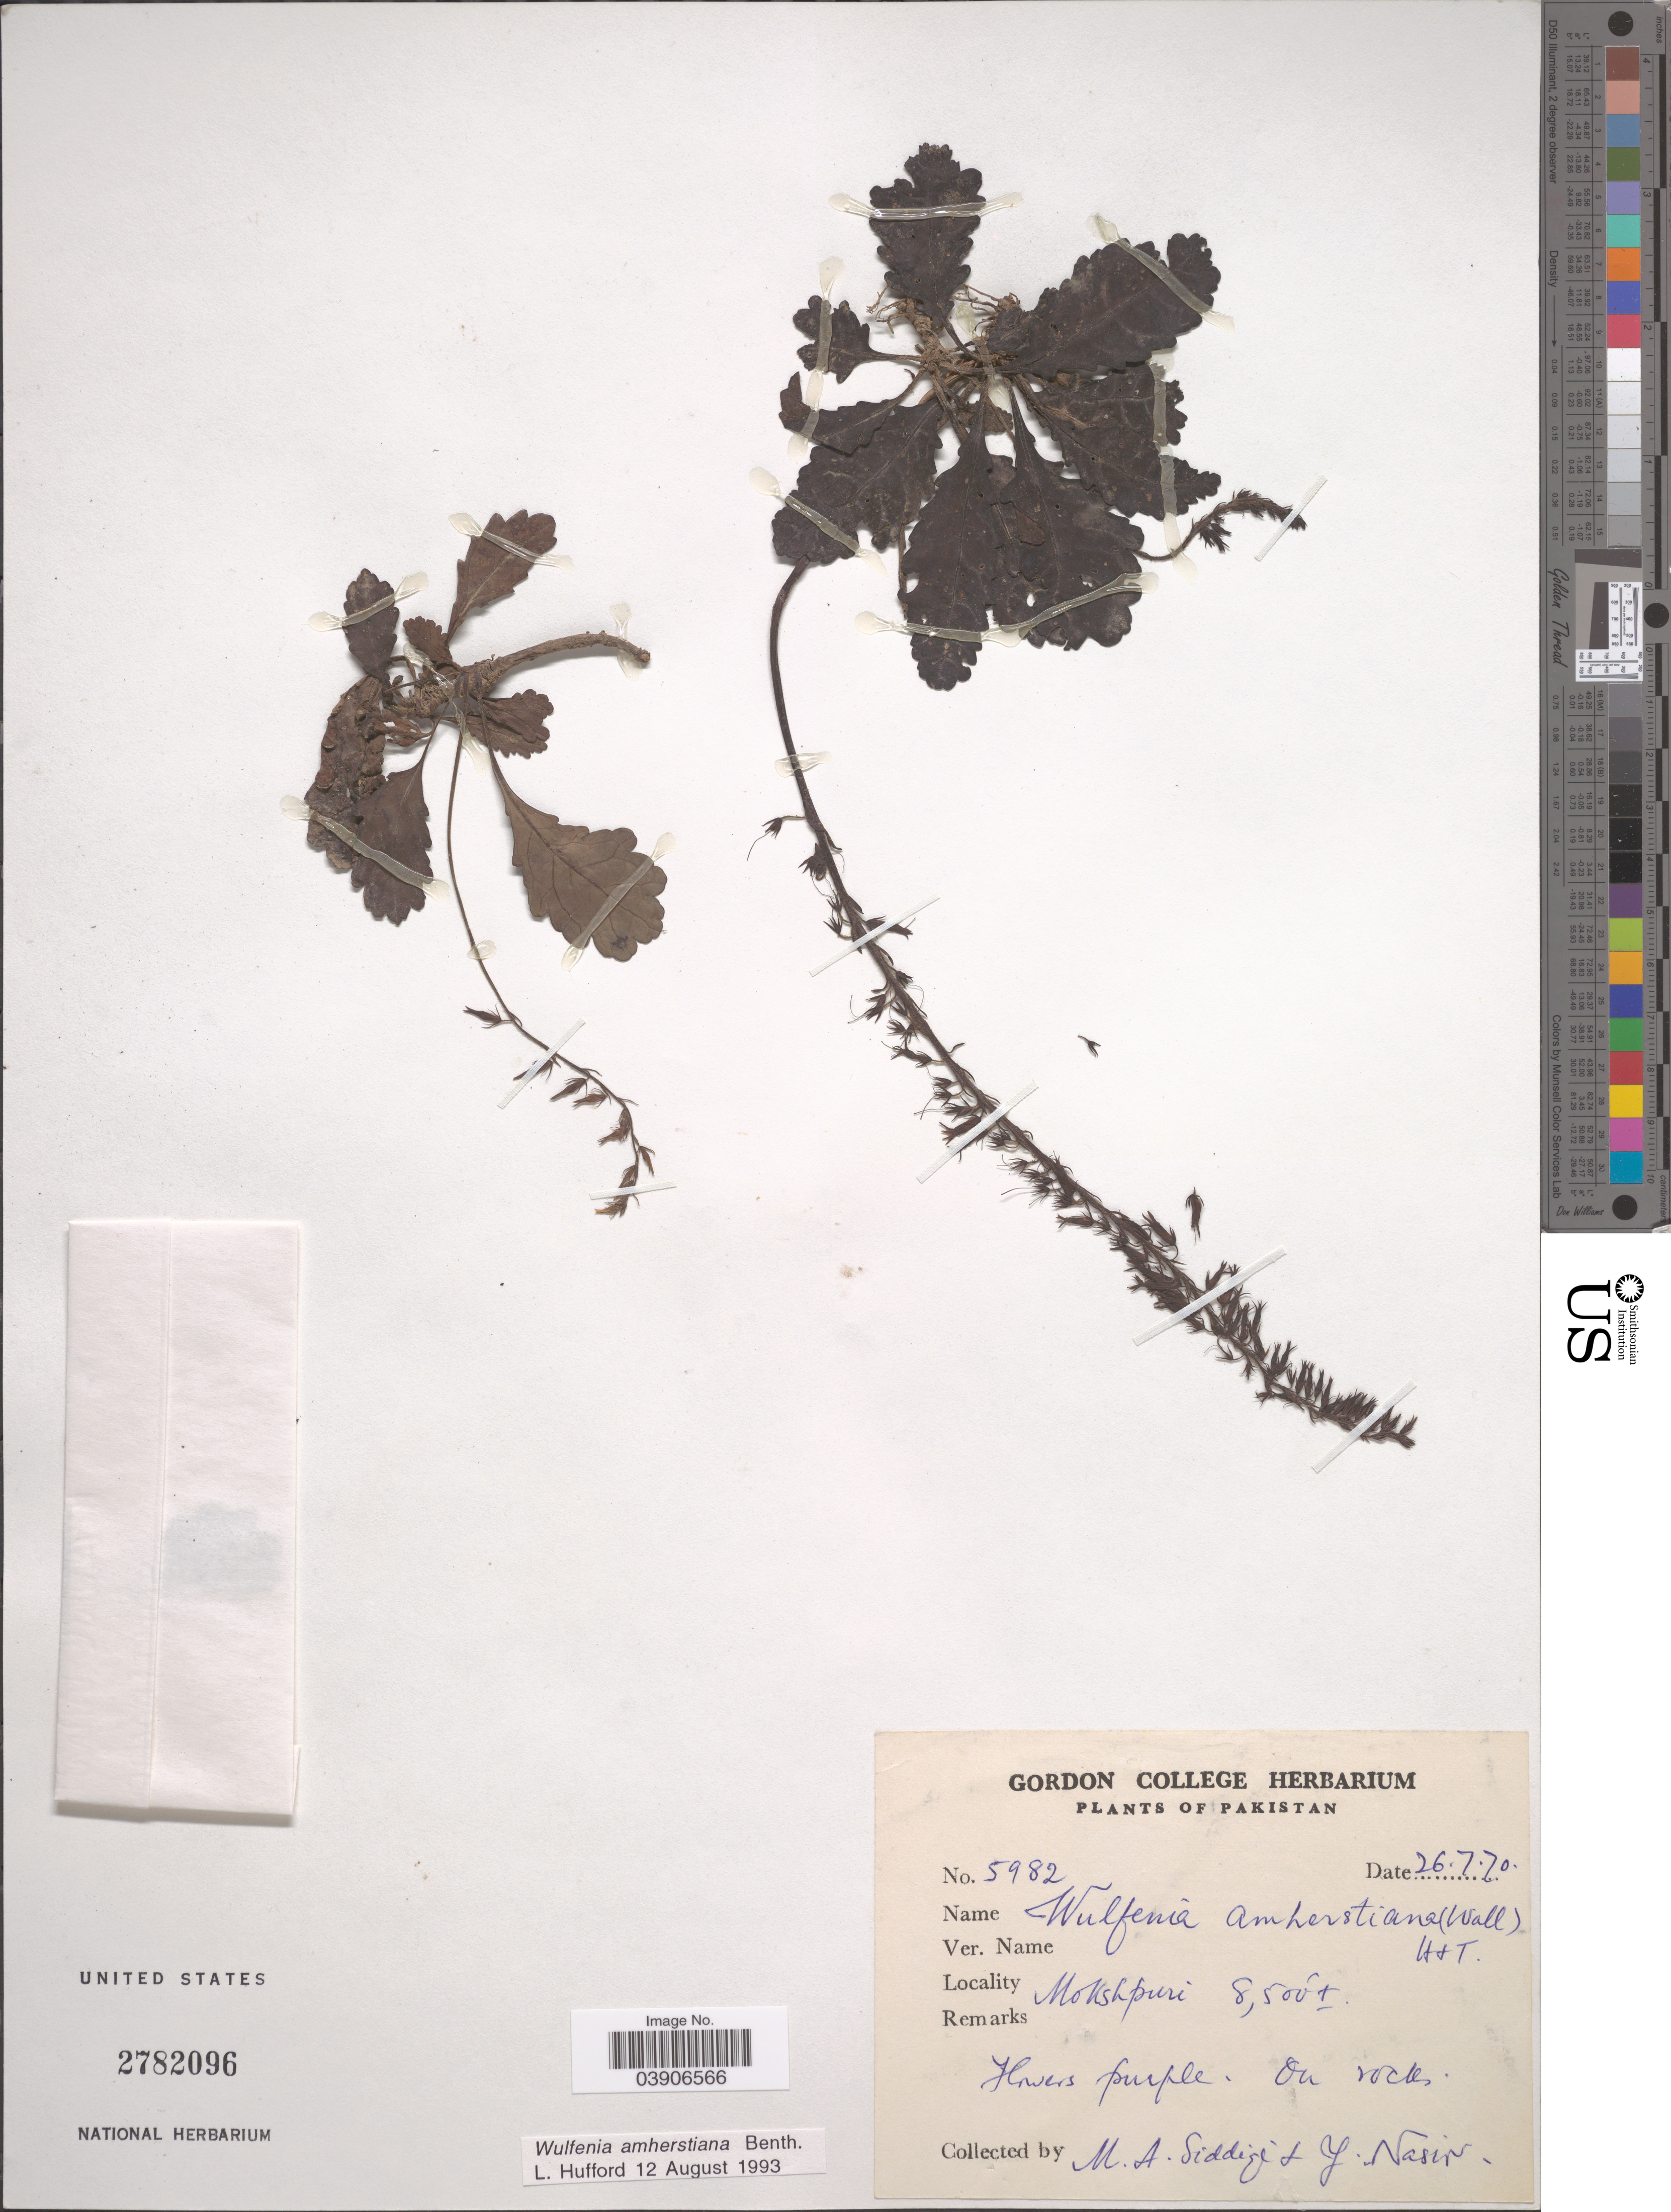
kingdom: Plantae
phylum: Tracheophyta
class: Magnoliopsida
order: Lamiales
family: Plantaginaceae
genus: Wulfenia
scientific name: Wulfenia amherstiana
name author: Benth.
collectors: M. Siddiqi & Y. Nasir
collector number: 5982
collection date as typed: Transcribed d/m/y: 26/7/70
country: Pakistan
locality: Mokshpuri.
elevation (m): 2591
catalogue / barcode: US 2782096